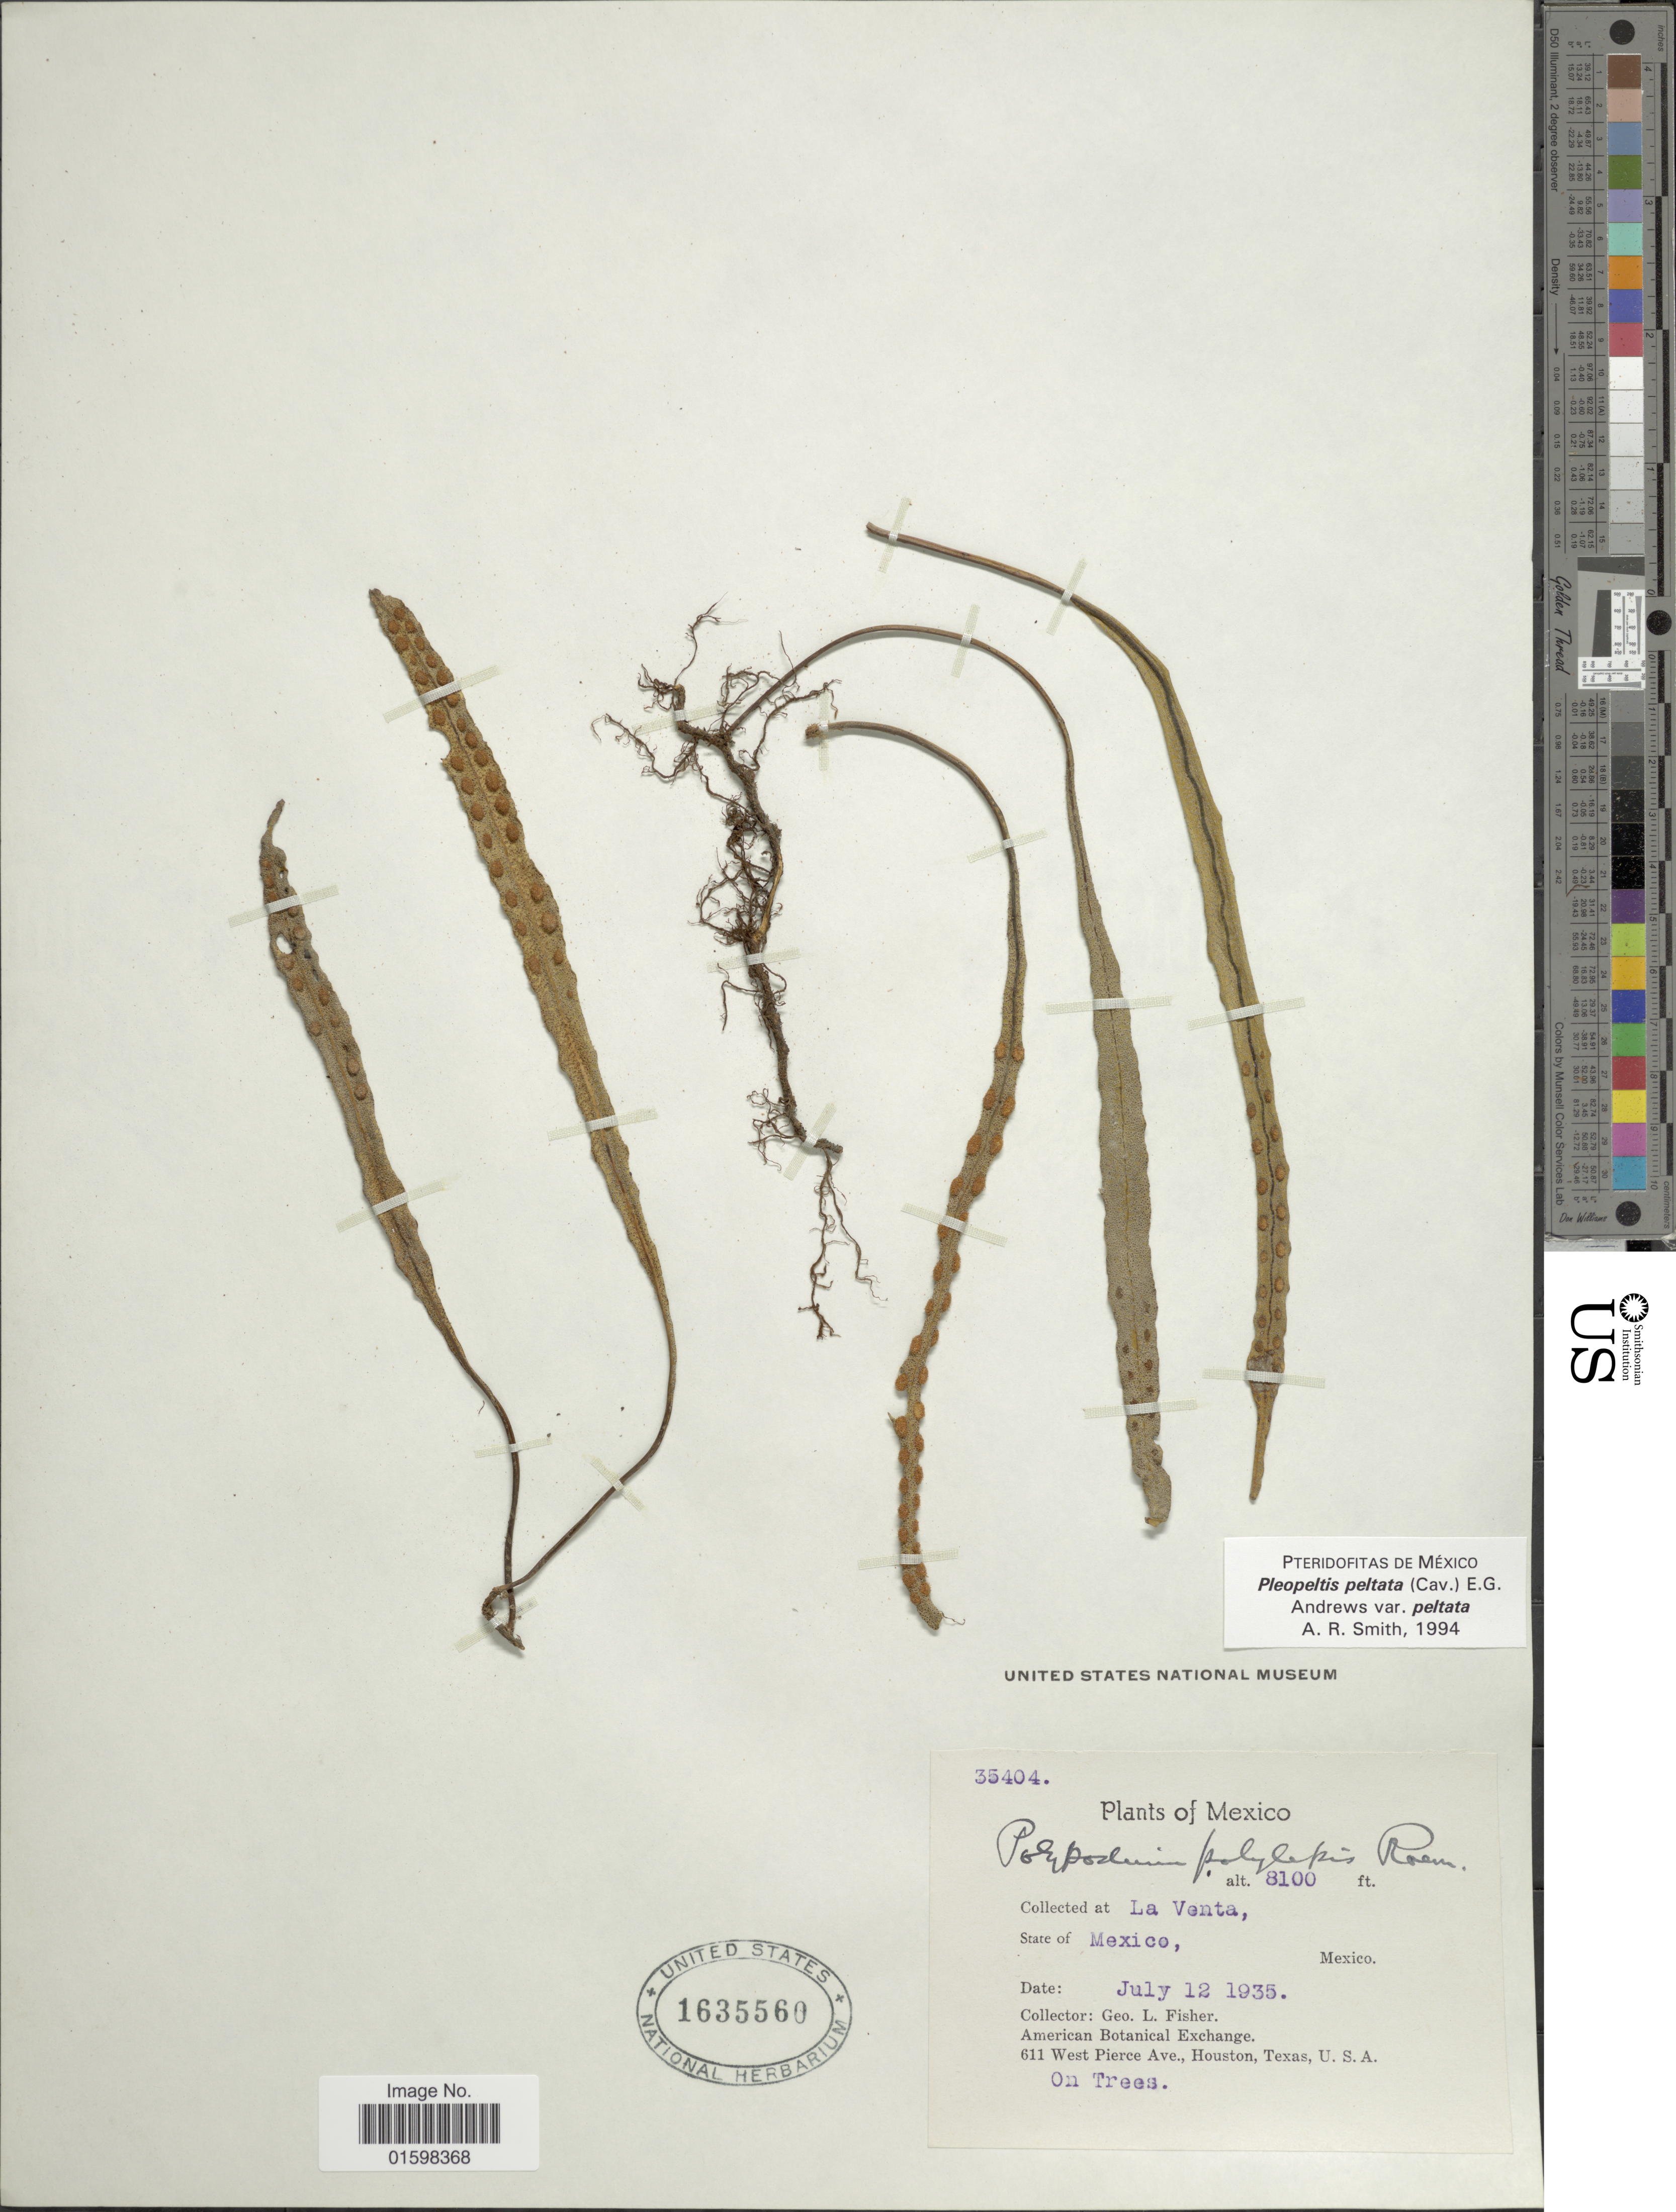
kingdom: Plantae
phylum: Tracheophyta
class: Polypodiopsida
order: Polypodiales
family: Polypodiaceae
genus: Pleopeltis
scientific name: Pleopeltis polylepis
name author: (Roem. ex Kunze) T. Moore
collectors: G. L. Fisher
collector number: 35404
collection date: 1935-07-12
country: Mexico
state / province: México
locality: La Venta. State of Mexico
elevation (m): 2469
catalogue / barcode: US 1635560